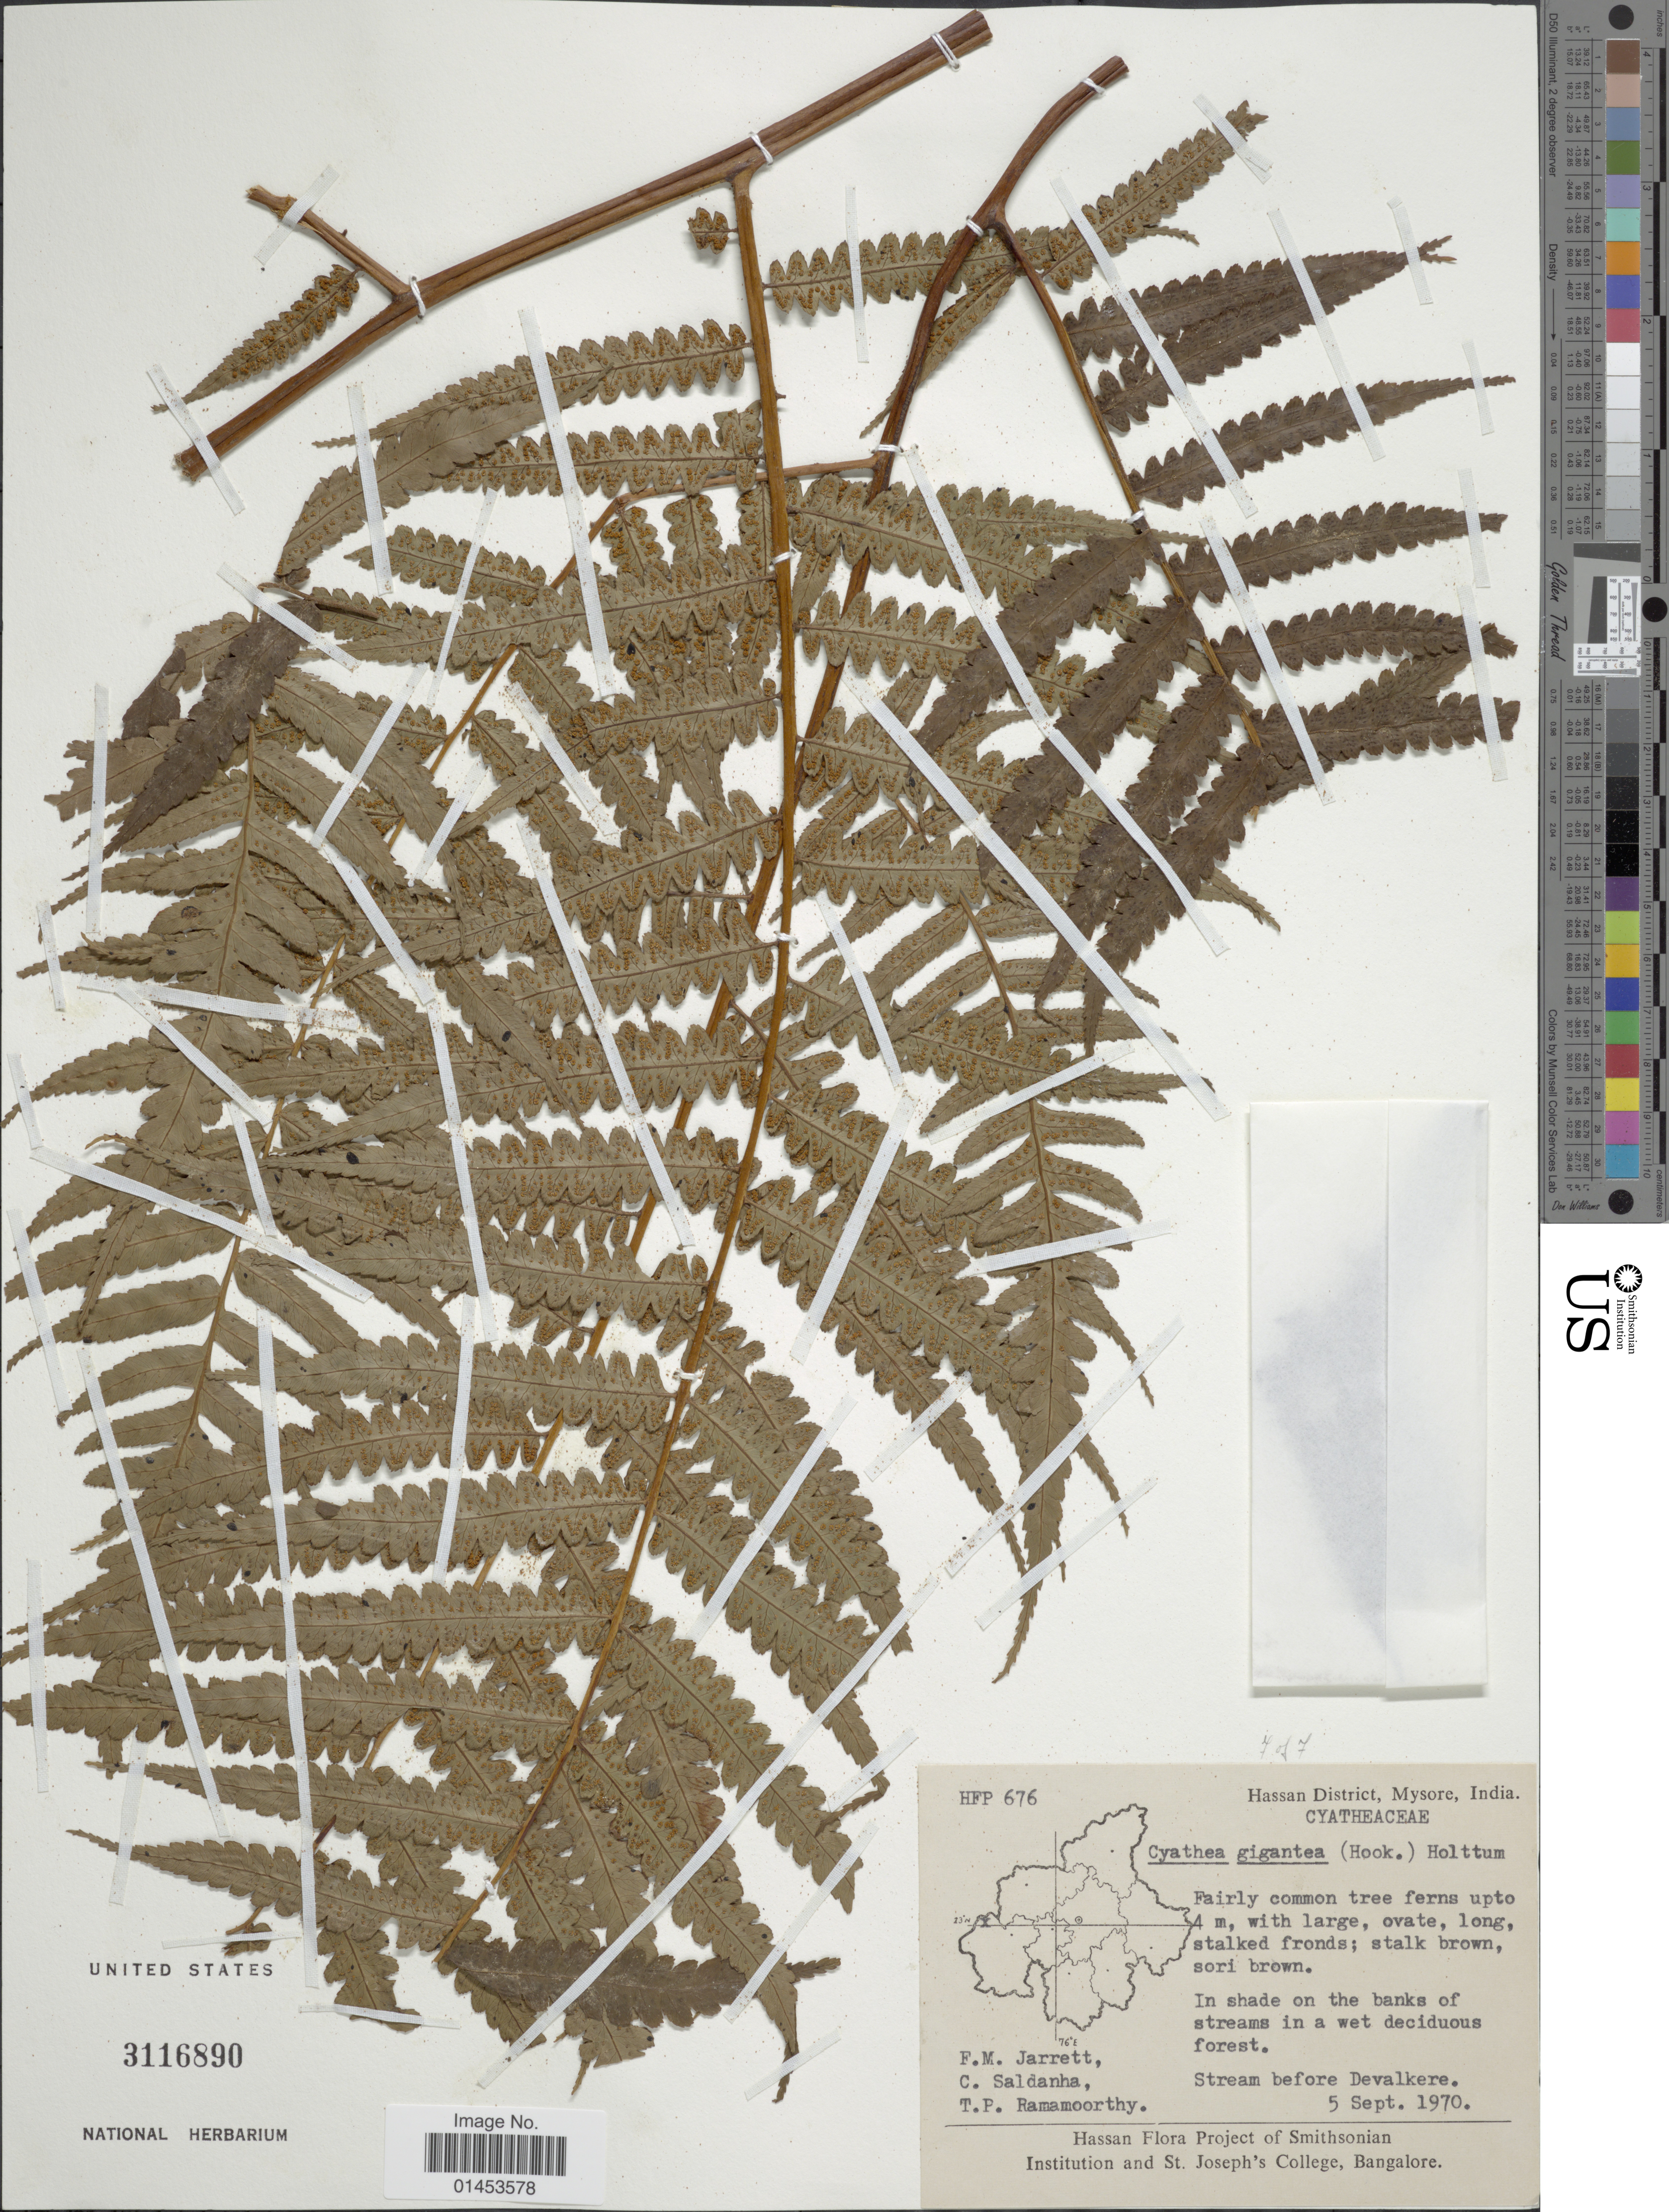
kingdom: Plantae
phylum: Tracheophyta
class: Polypodiopsida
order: Cyatheales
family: Cyatheaceae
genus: Cyathea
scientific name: Cyathea gigantea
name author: (Wall. ex Hook.) Holttum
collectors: F. M. Jarrett, C. Saldanha & T. P. Ramamoorthy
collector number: HFP676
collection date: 1970-09-05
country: India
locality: Hasssan District, Mysore, India, Stream before Devalkere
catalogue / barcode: US 3116890